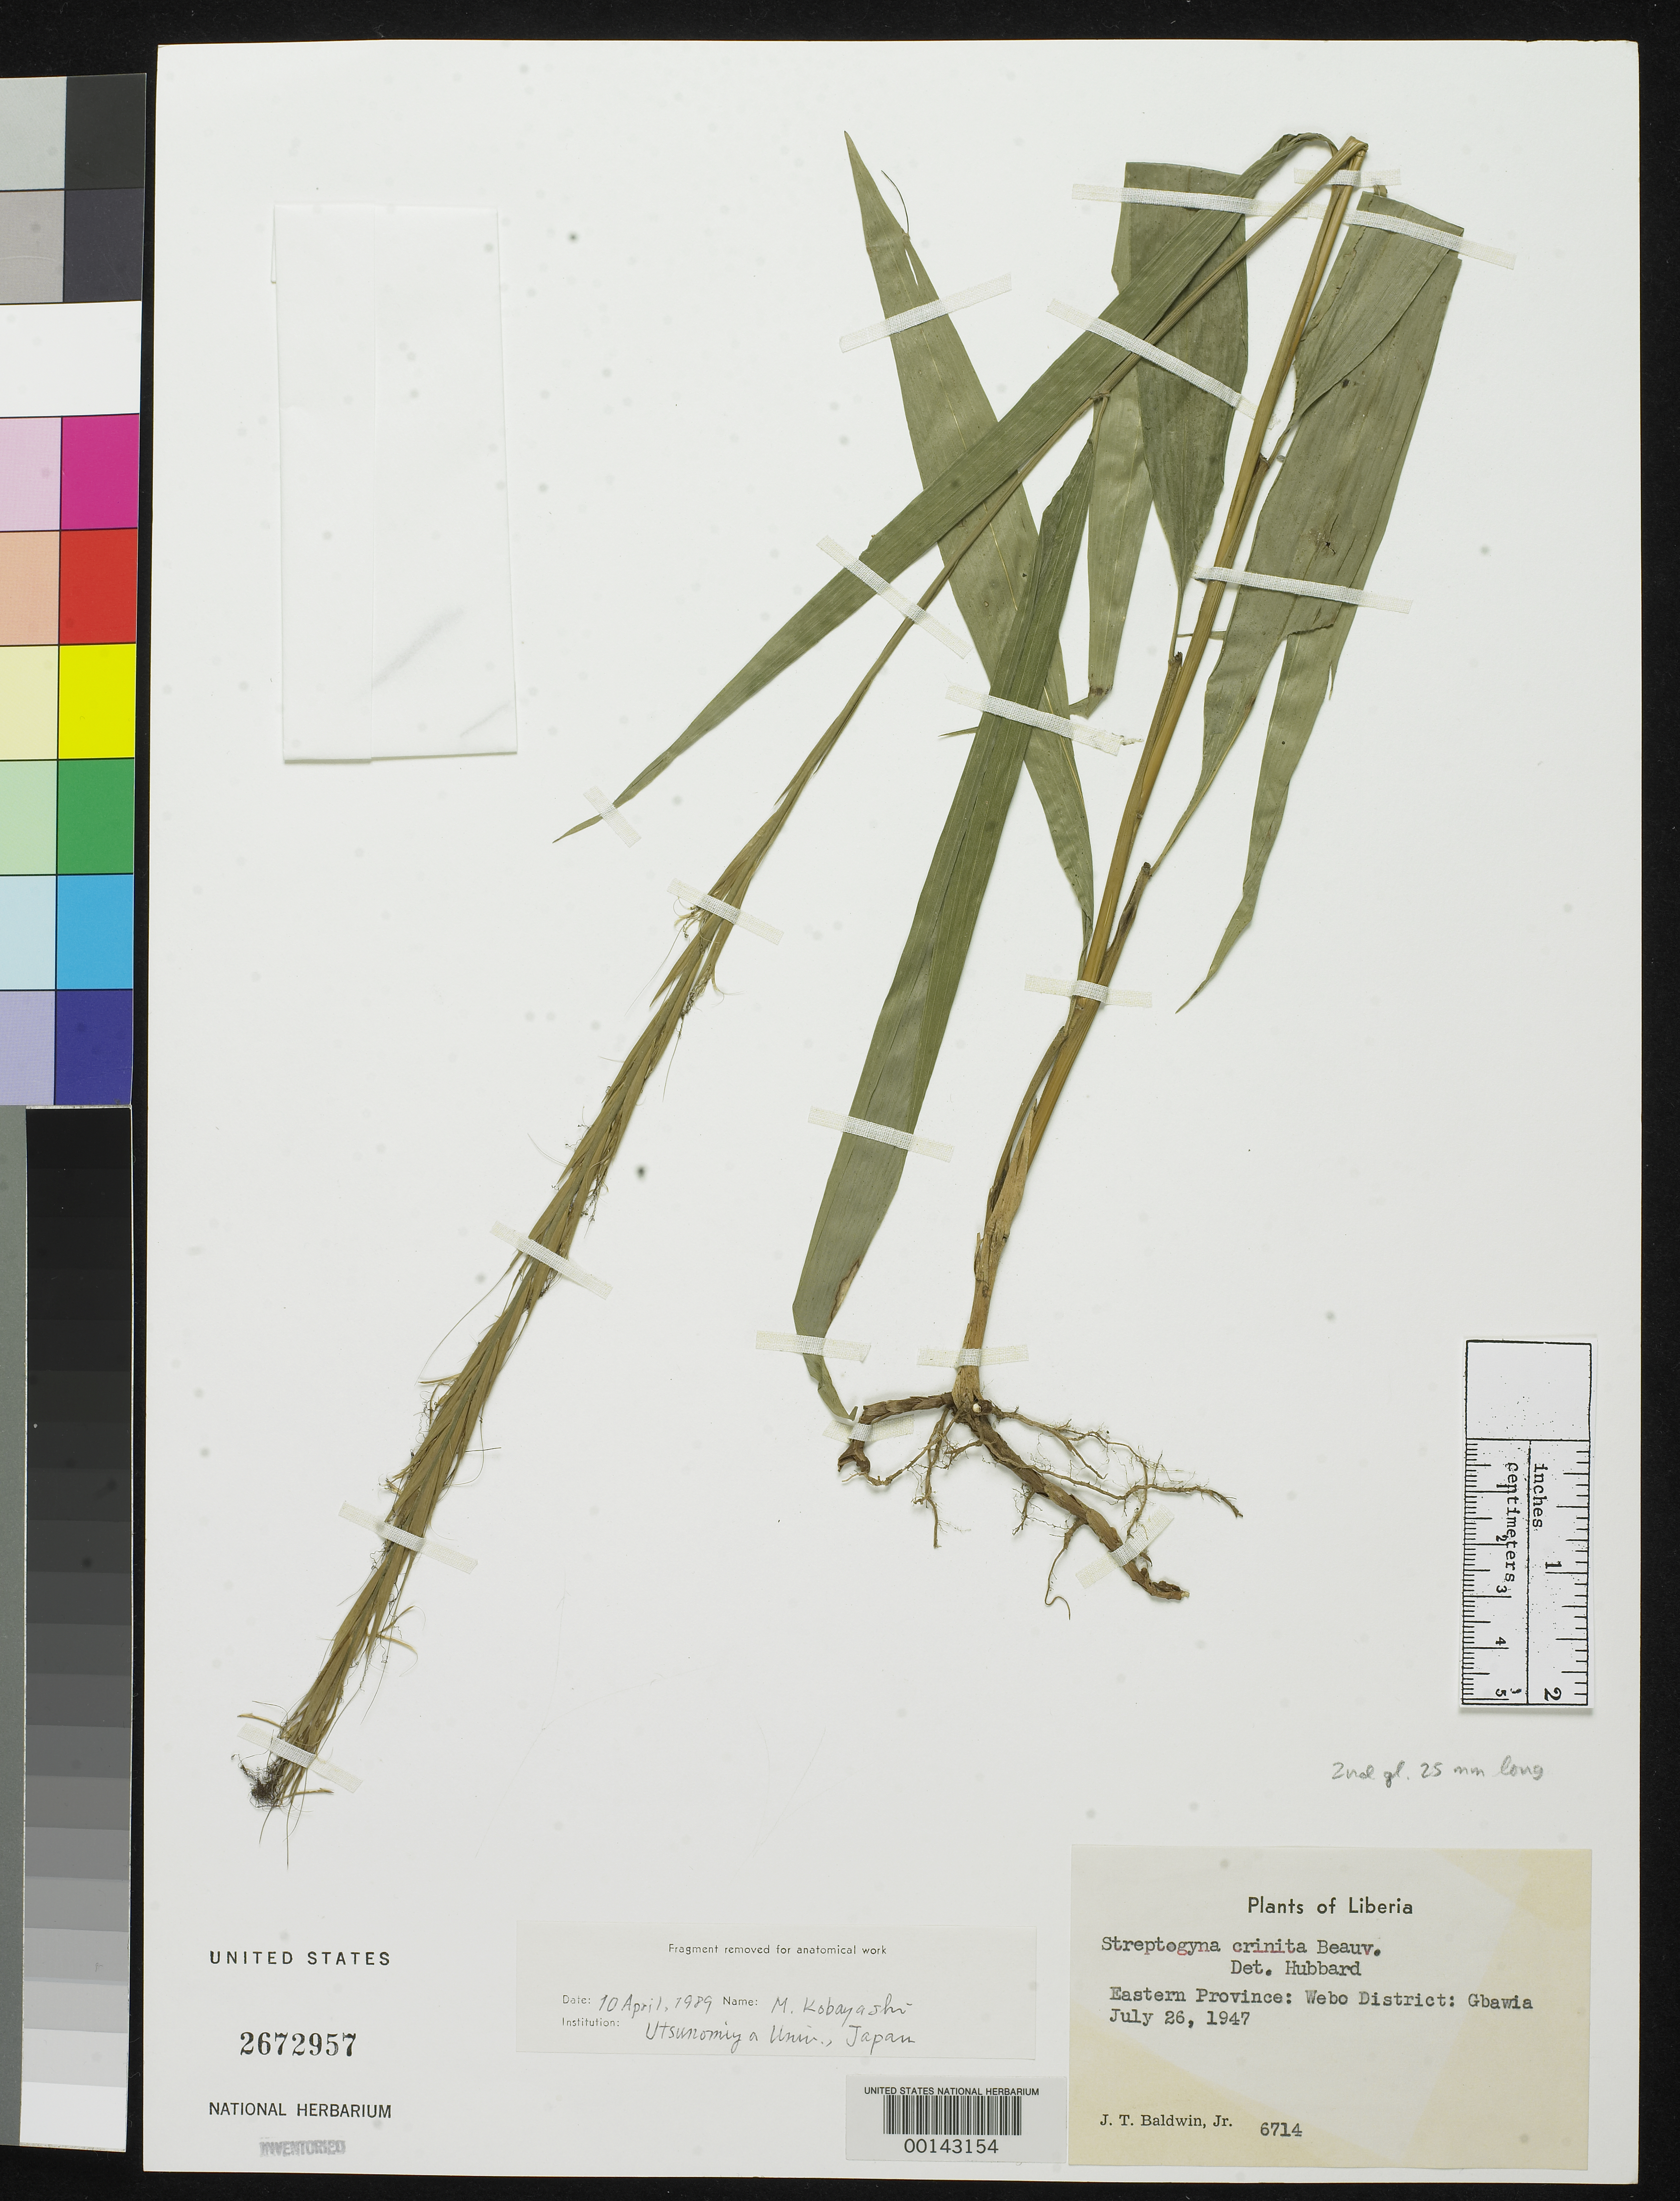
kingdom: Plantae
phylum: Tracheophyta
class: Liliopsida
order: Poales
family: Poaceae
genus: Streptogyna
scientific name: Streptogyna crinita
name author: P. Beauv.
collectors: J. T. Baldwin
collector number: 6714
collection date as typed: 26 Jul 1947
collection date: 1947-07-26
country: Liberia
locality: Webo, gbawia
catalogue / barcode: US 2672957